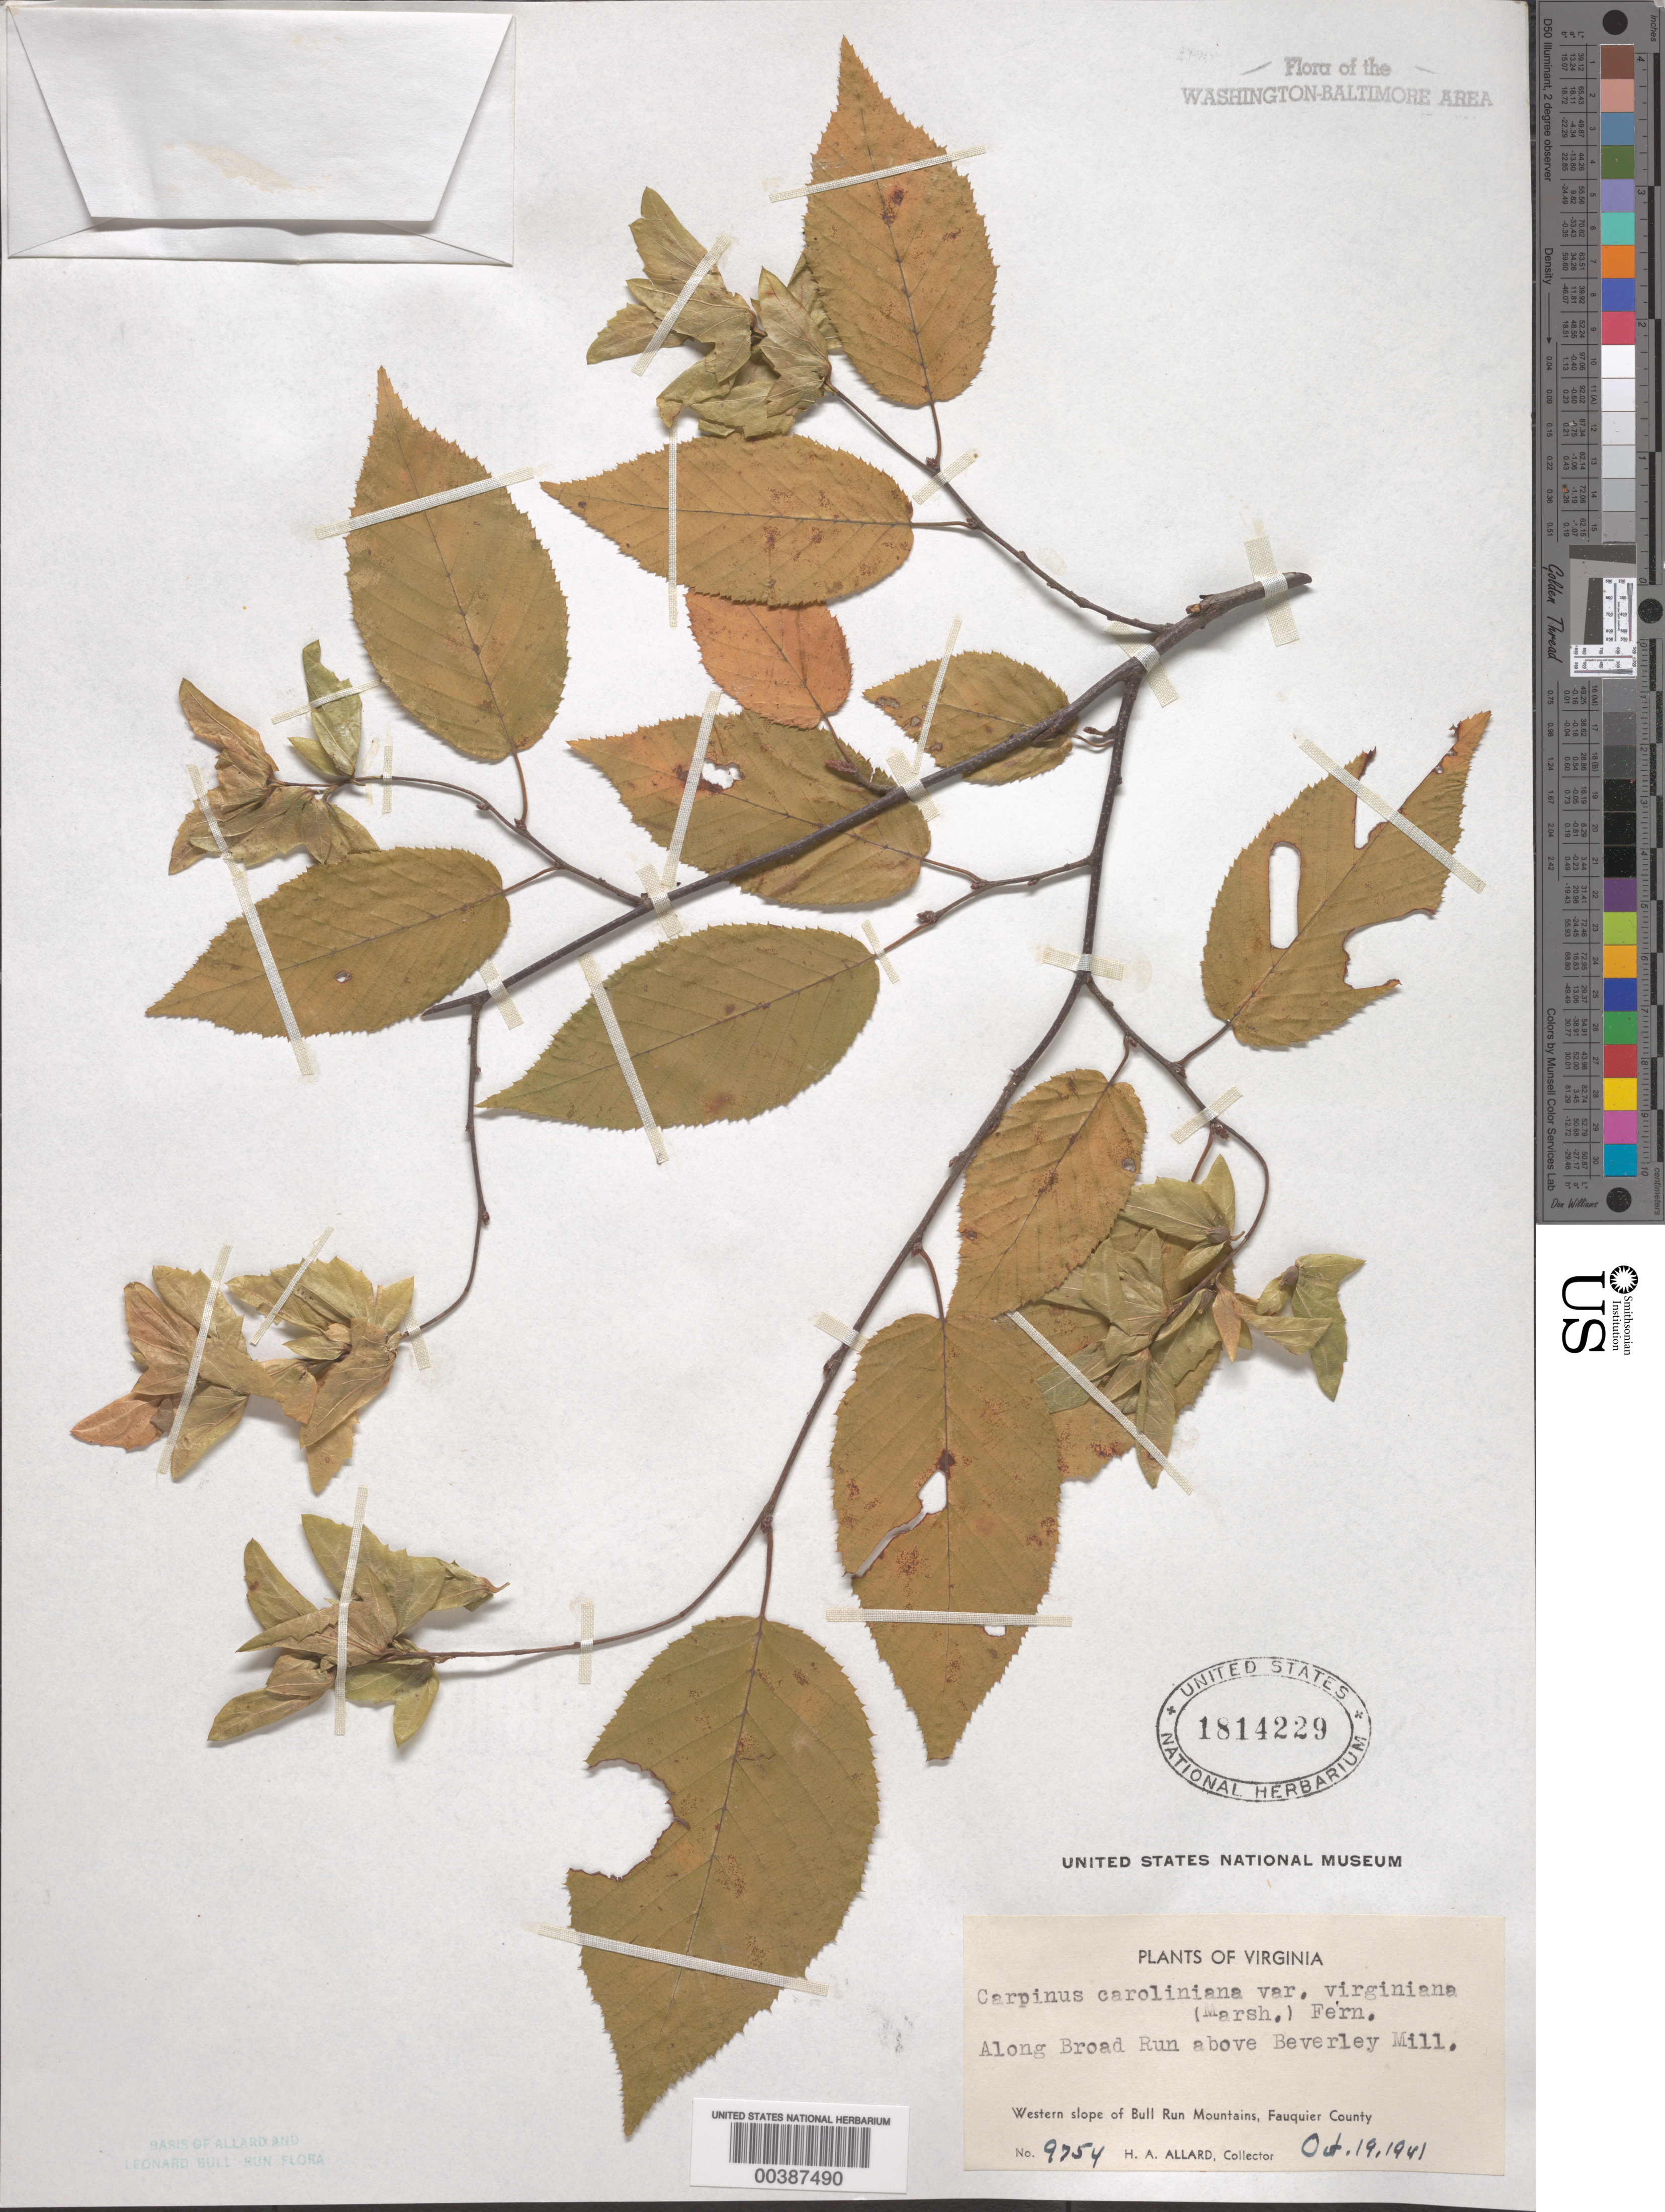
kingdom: Plantae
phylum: Tracheophyta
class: Magnoliopsida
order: Fagales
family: Betulaceae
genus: Carpinus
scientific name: Carpinus caroliniana var. virginiana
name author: (Marshall) Fernald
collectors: H. A. Allard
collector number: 9754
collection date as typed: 19 Oct 1941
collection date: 1941-10-19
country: United States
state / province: Virginia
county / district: Fauquier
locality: Broad Run above Beverley Mill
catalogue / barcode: US 1814229